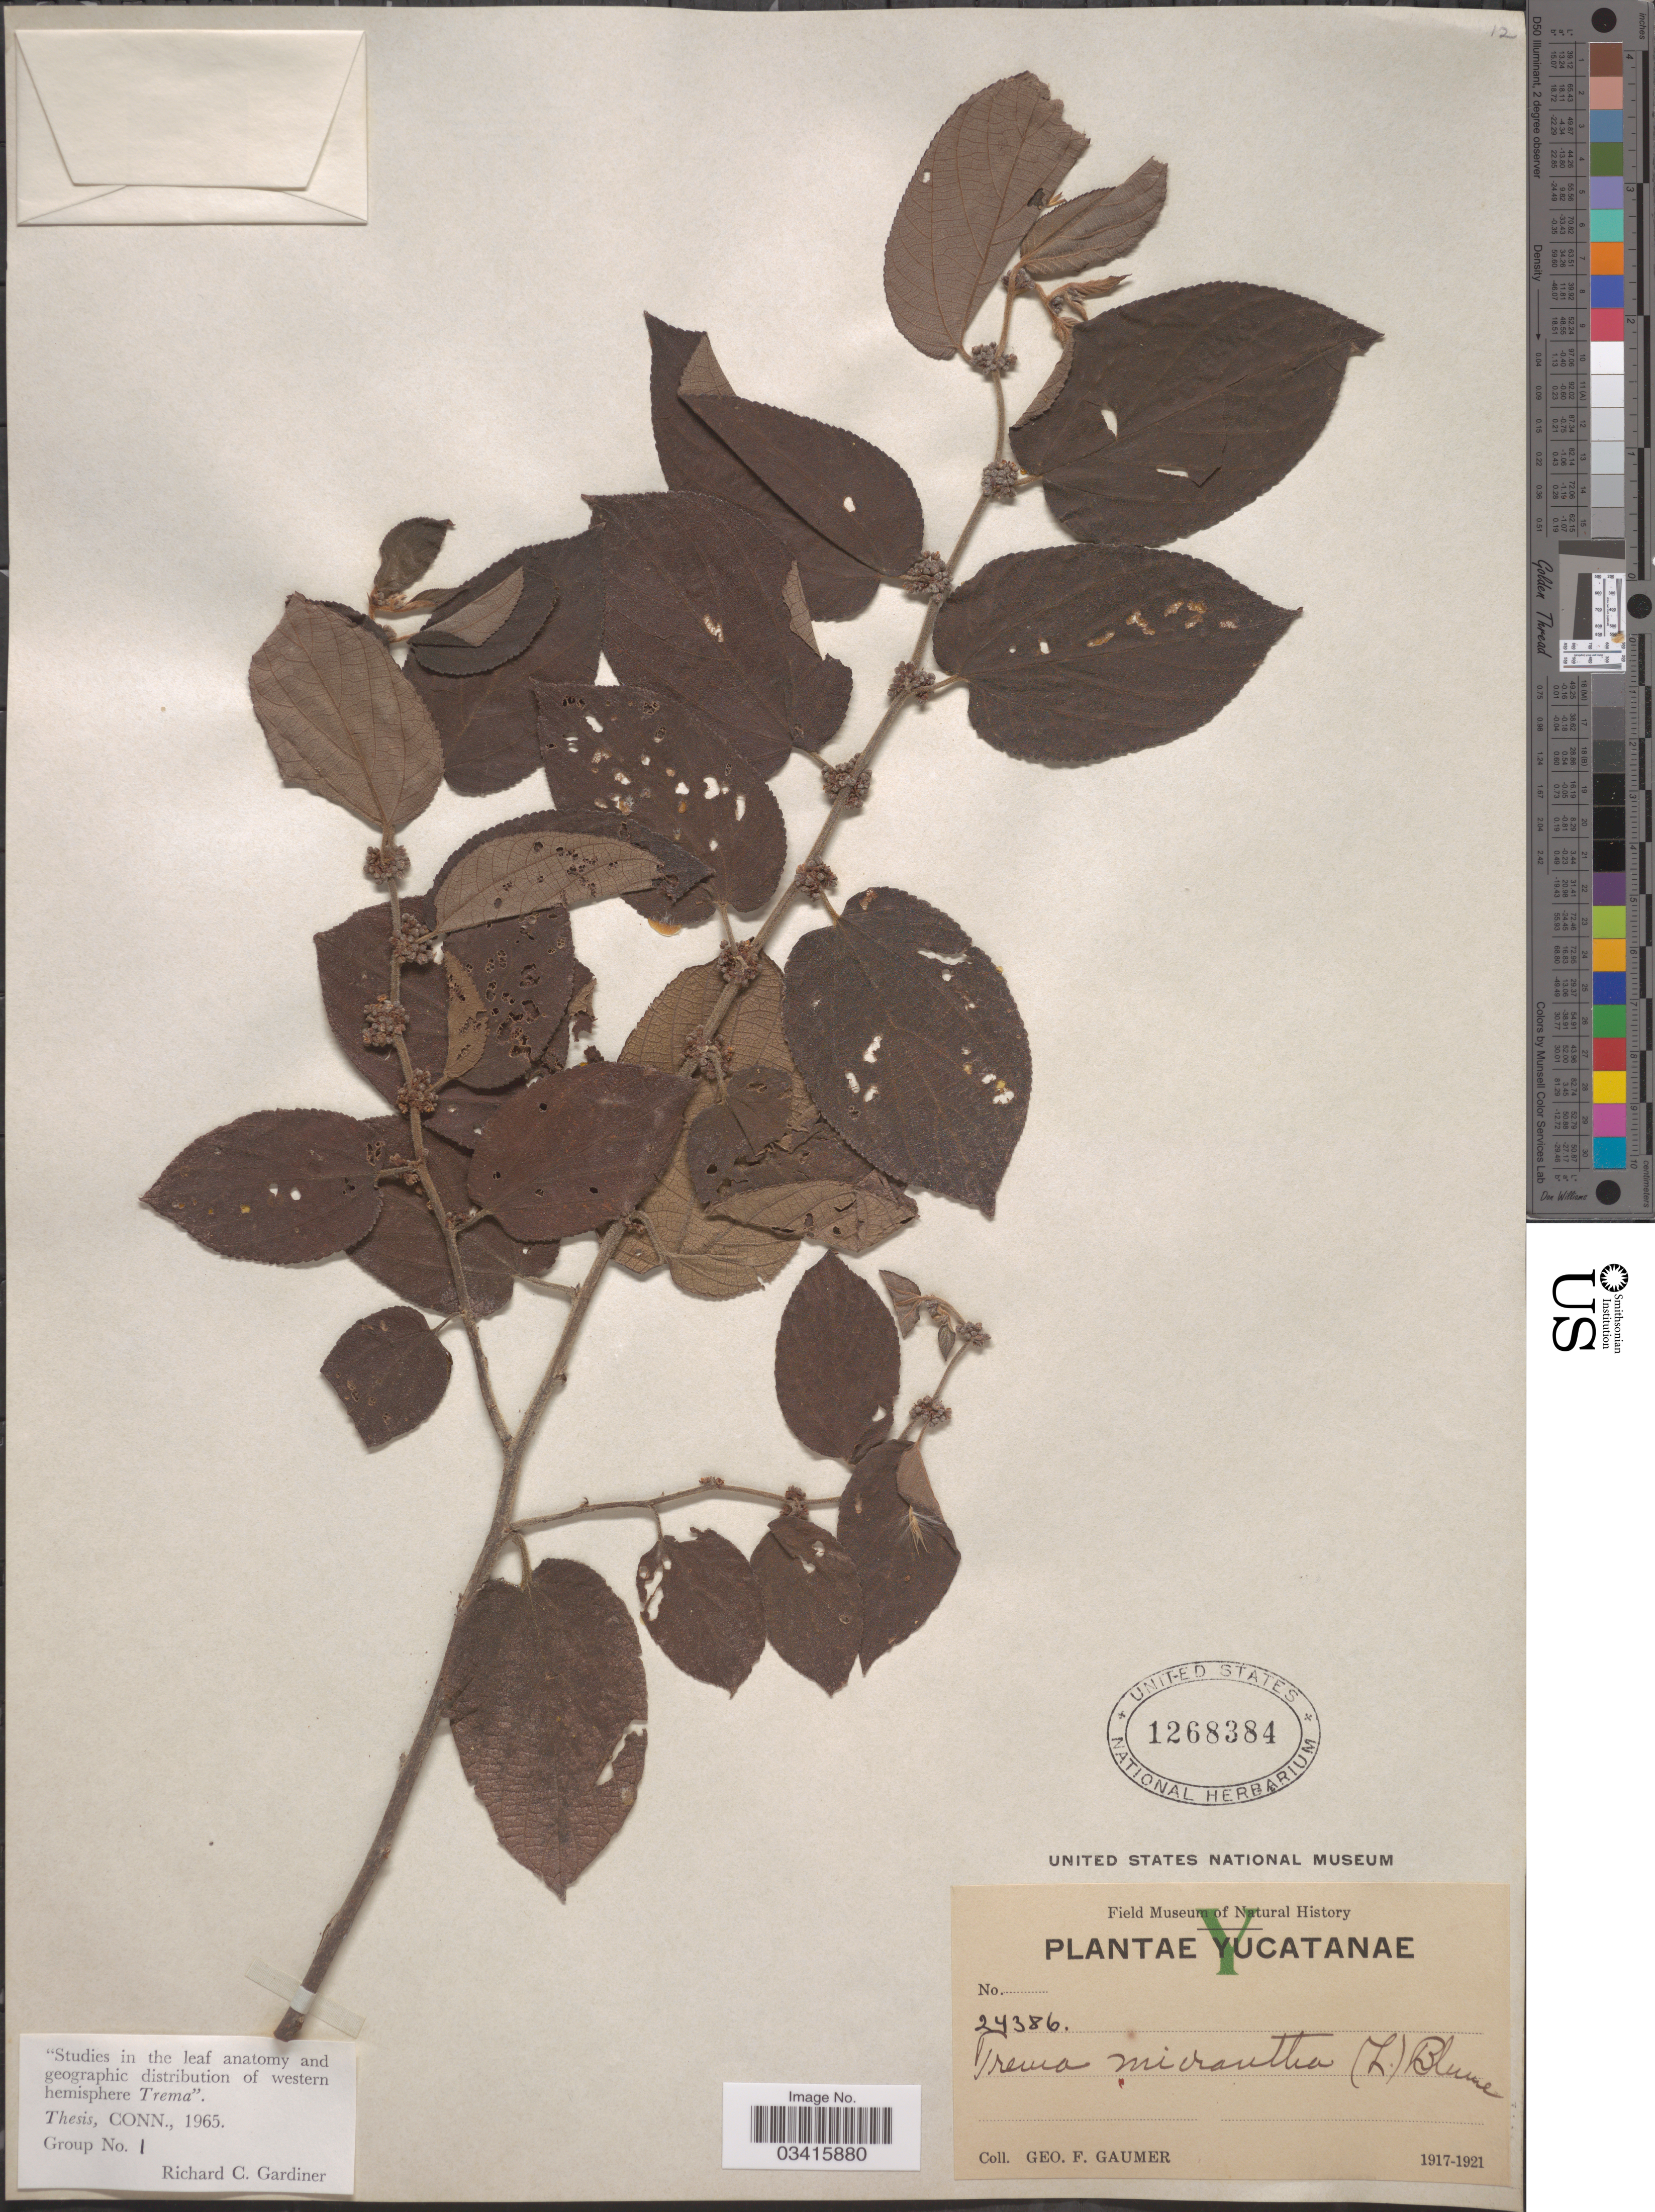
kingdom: Plantae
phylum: Tracheophyta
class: Magnoliopsida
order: Rosales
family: Cannabaceae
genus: Trema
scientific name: Trema micranthum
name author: (L.) Blume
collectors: G. F. Gaumer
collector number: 24386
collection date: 1917/1921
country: Mexico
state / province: Yucatán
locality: Yucatanae.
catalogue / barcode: US 1268384